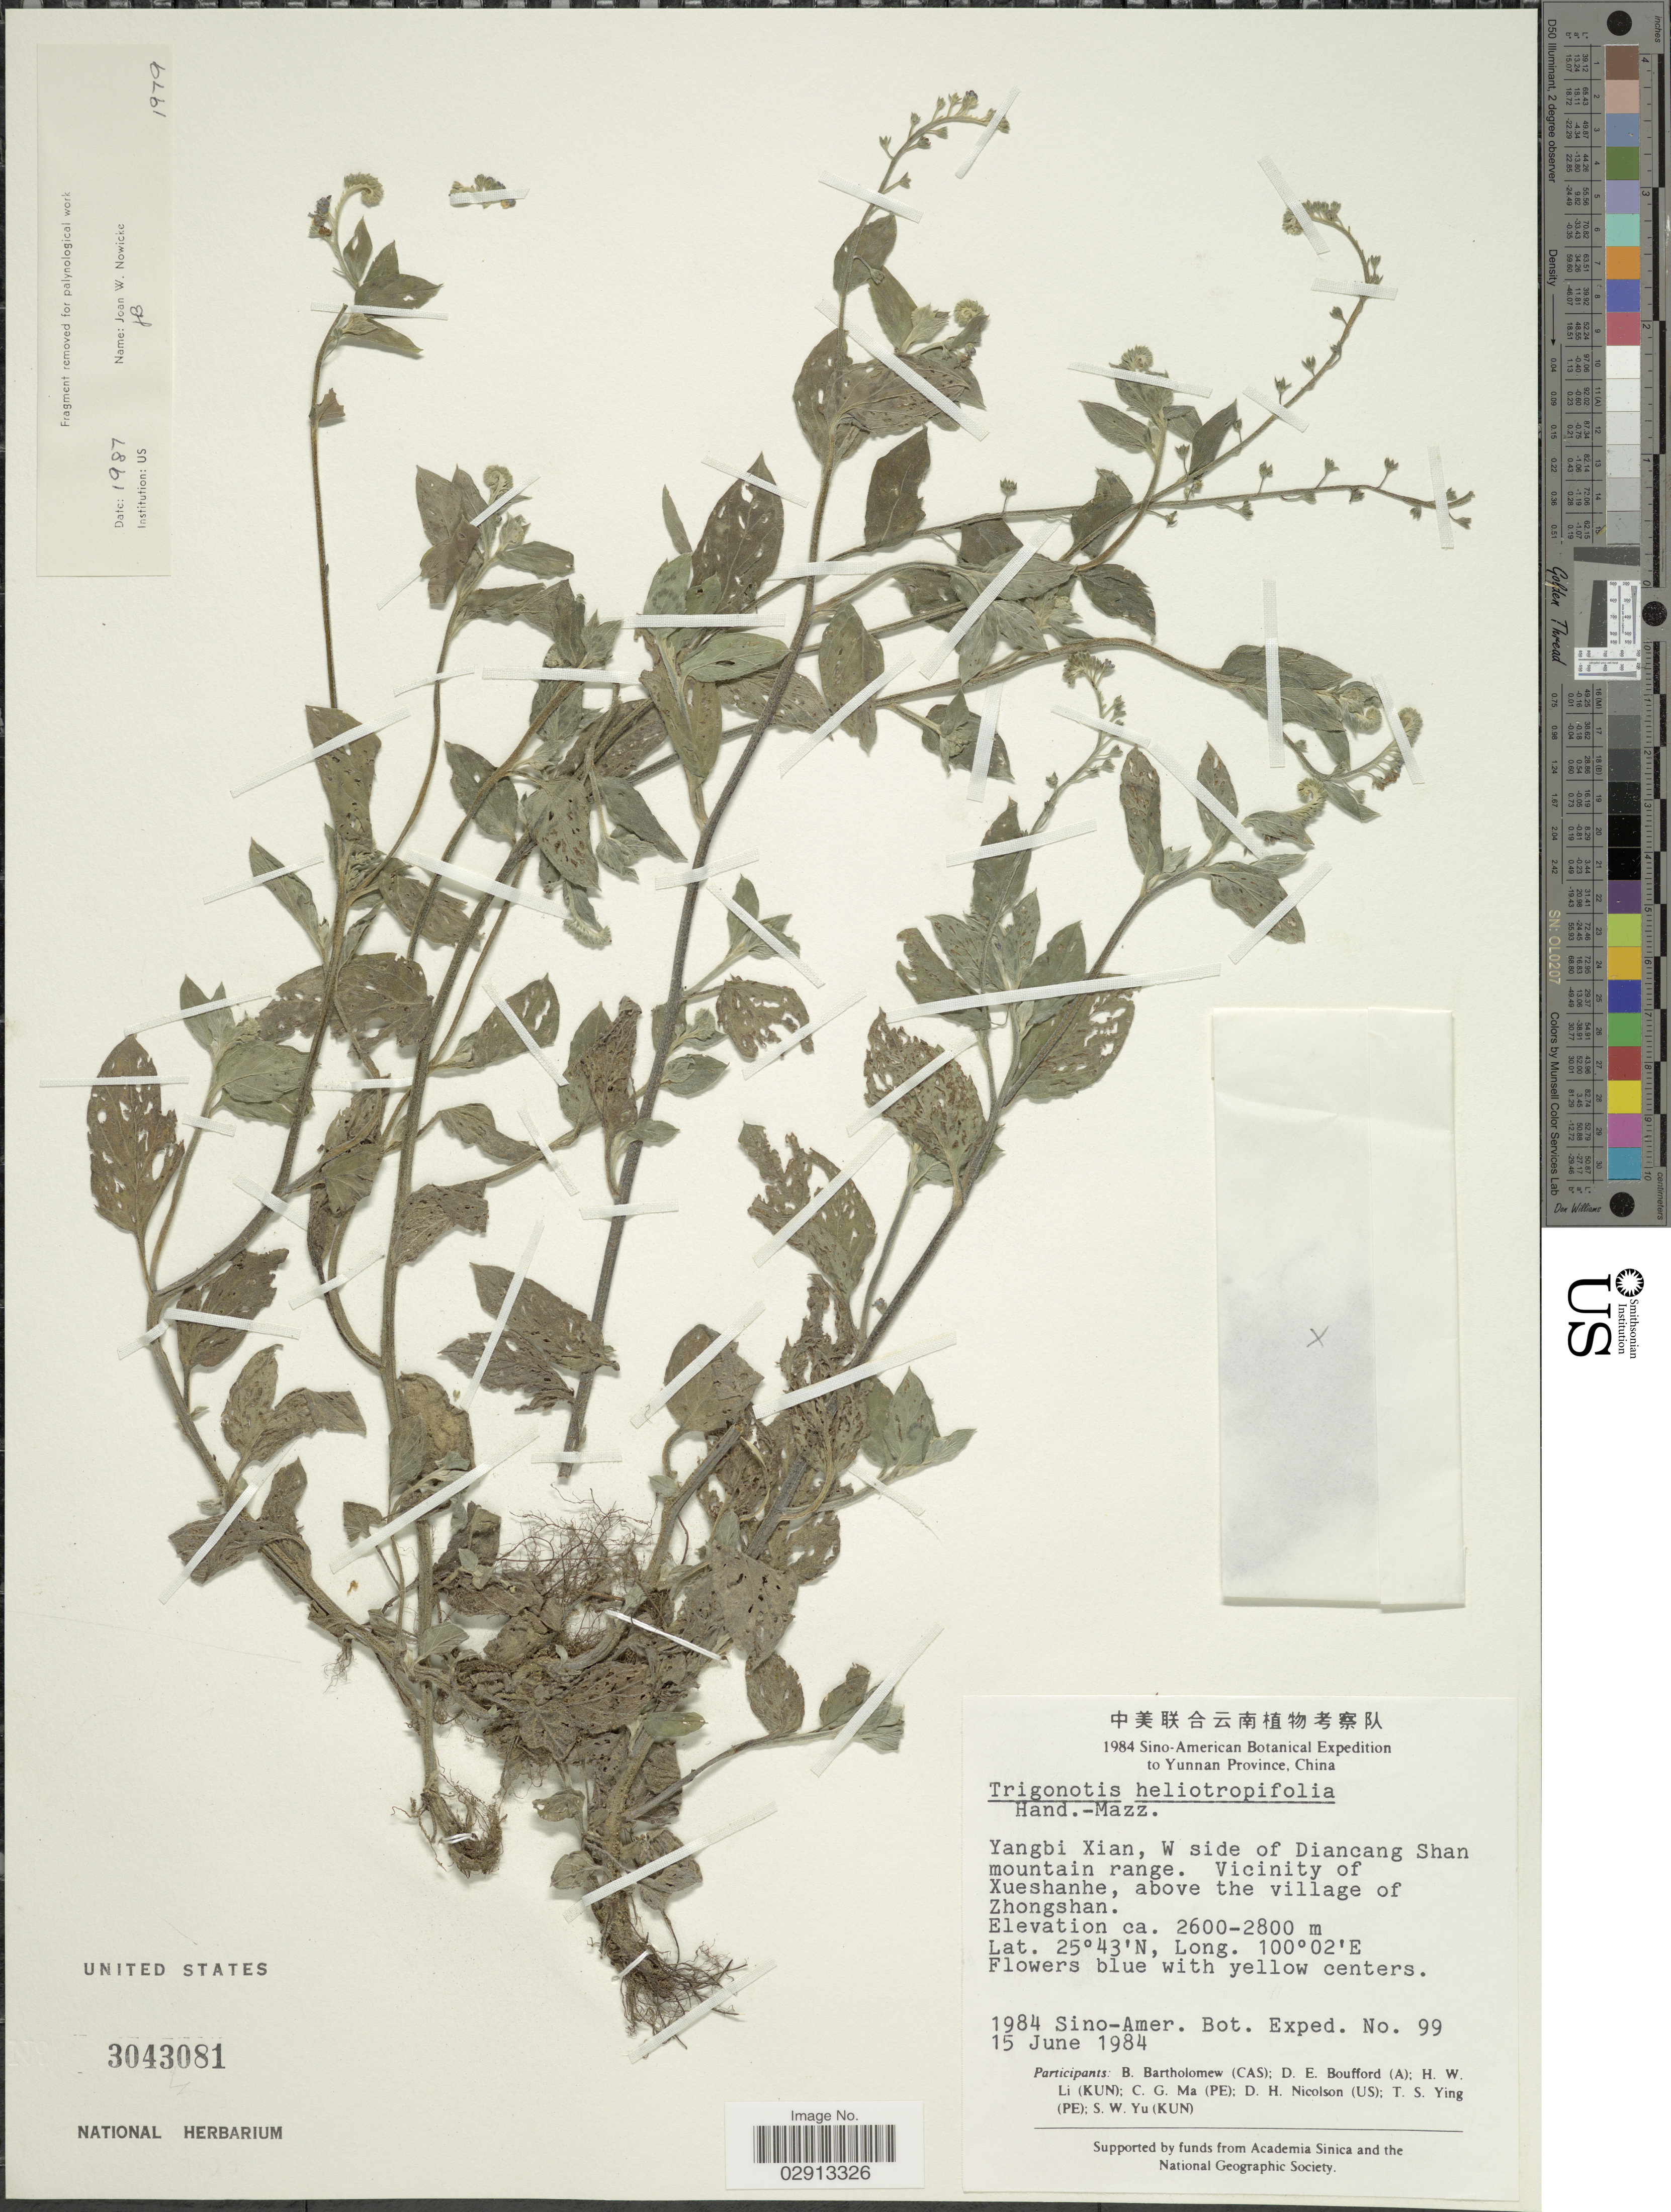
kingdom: Plantae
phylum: Tracheophyta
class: Magnoliopsida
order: Boraginales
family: Boraginaceae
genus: Trigonotis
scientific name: Trigonotis heliotropifolia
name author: Hand.-Mazz.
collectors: Sino-Amer. Bot. Exped. 1984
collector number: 99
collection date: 1984-06-15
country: China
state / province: Yunnan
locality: Yangbi Xian, W side of Diancang Shan mountain range. Vicinity of Xueshanhe, above the village of Zhongshan.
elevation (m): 2600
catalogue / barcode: US 3043081